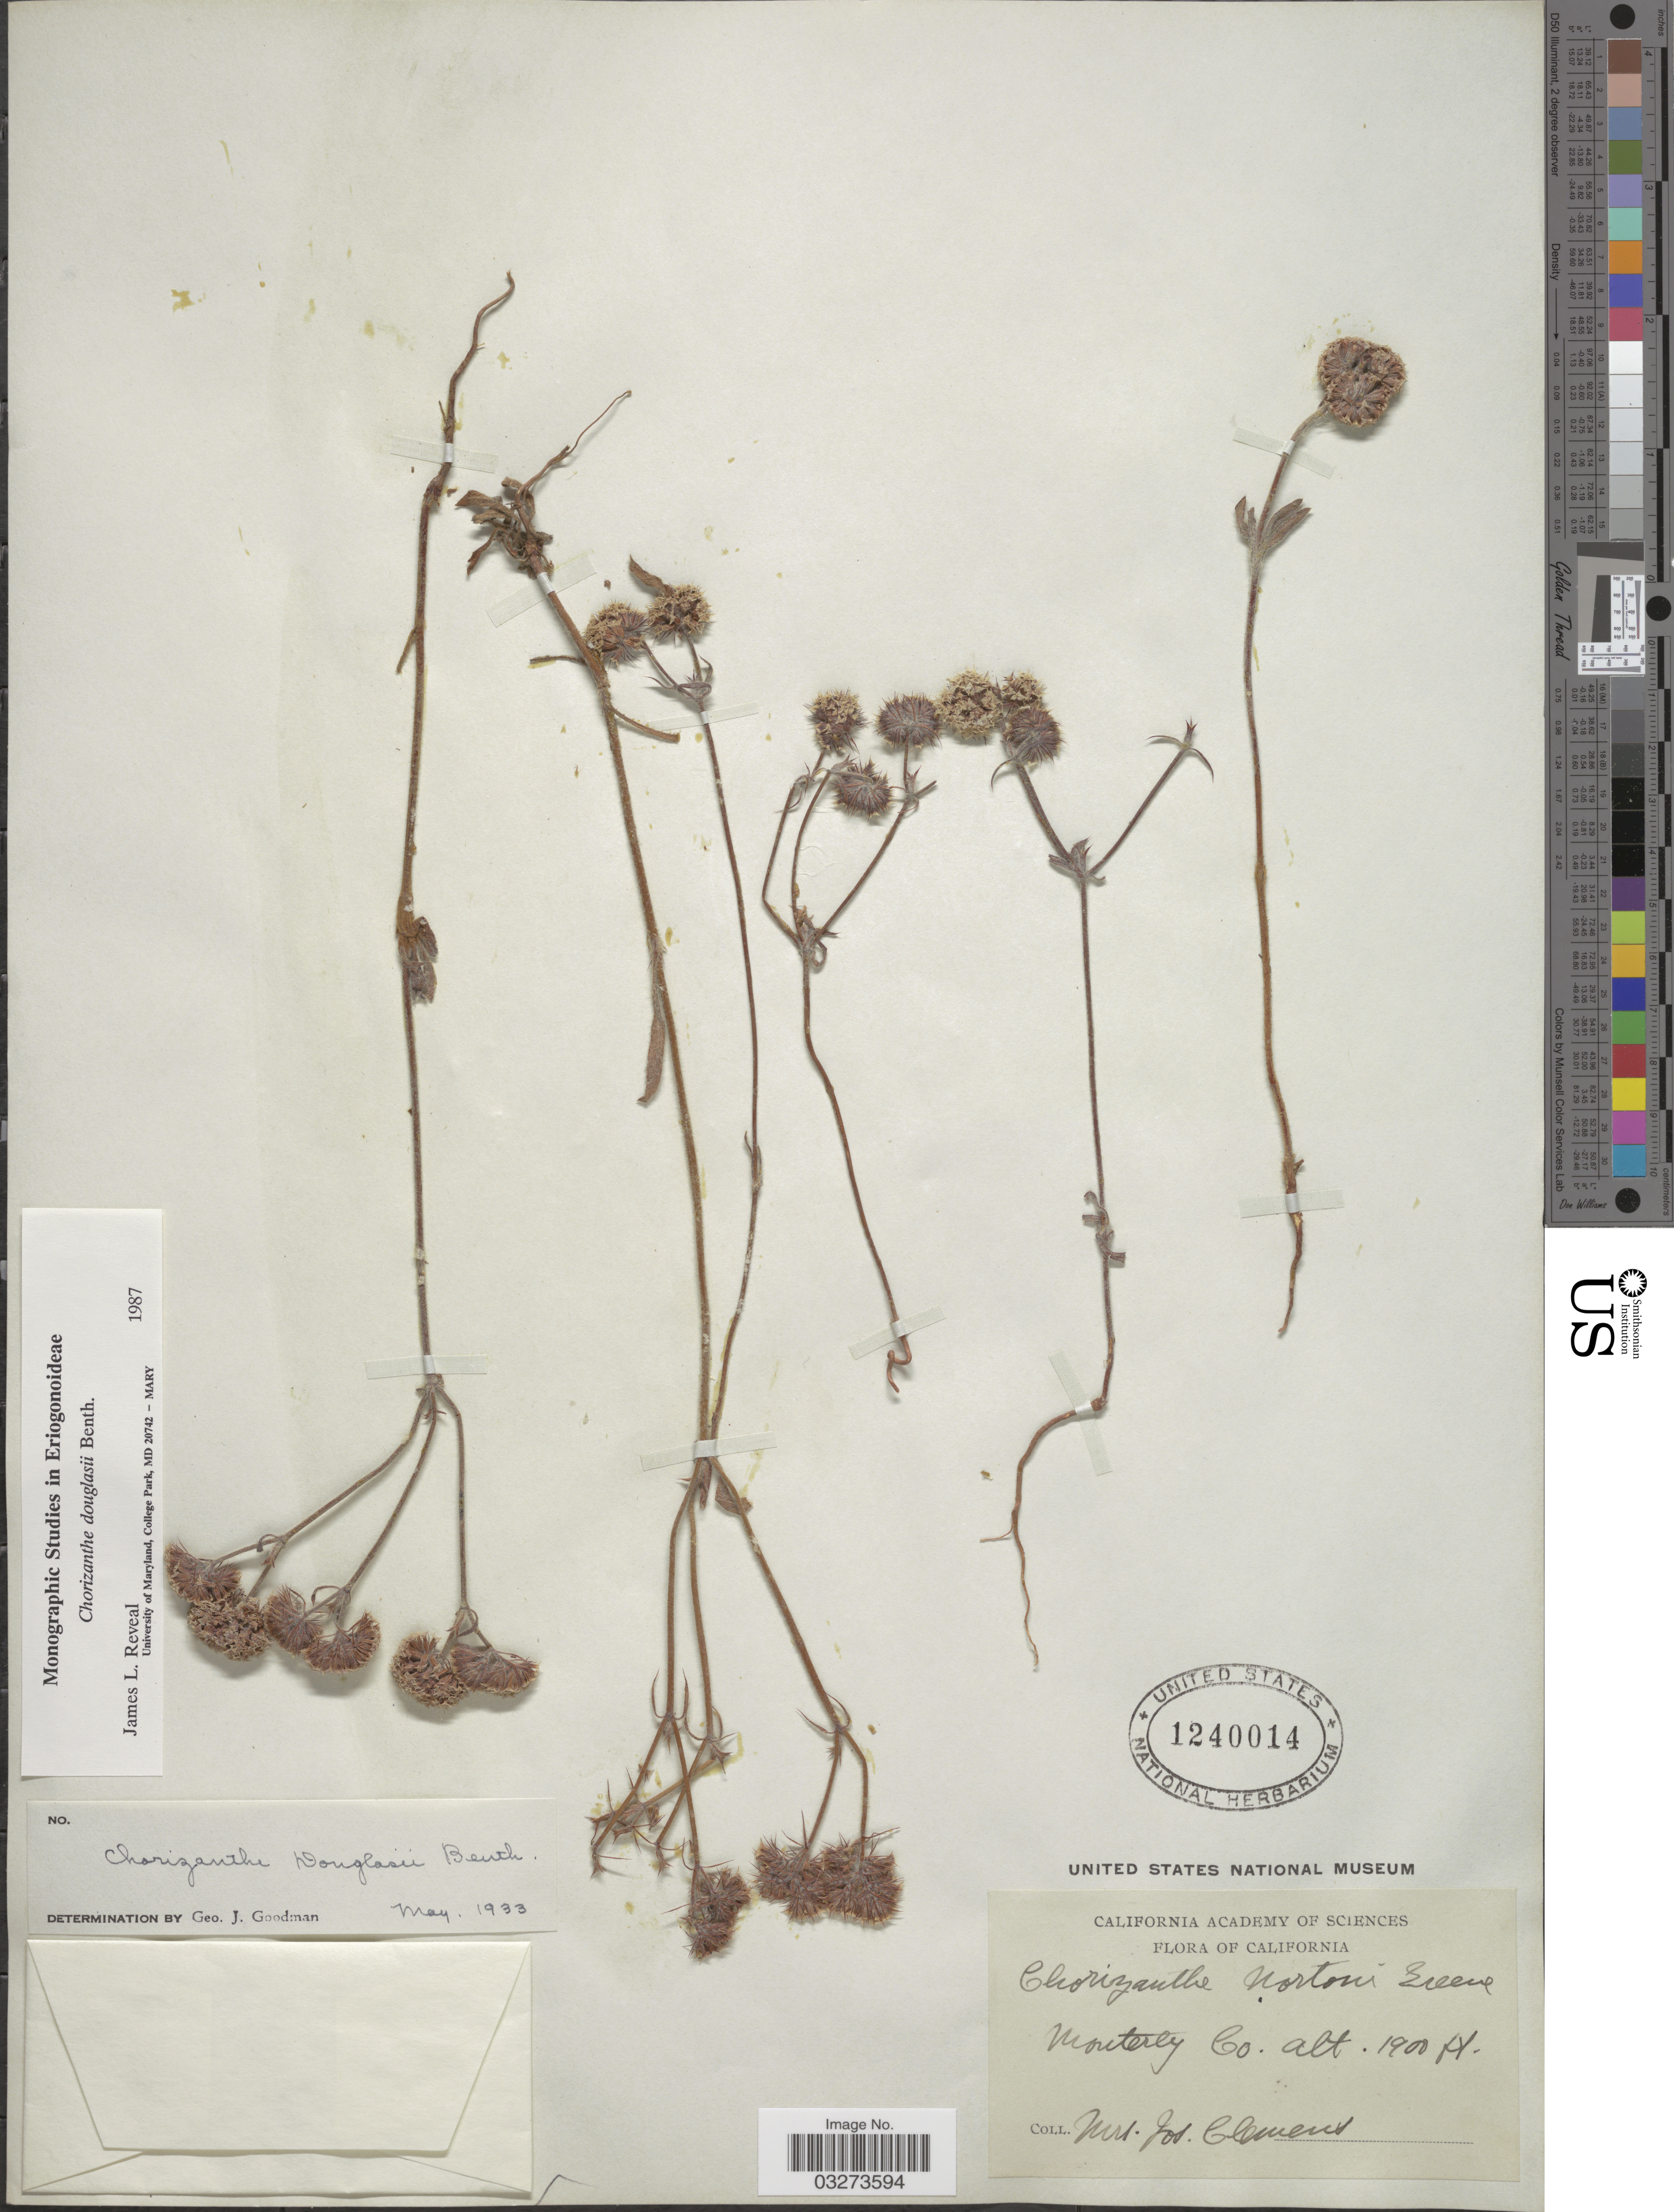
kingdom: Plantae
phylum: Tracheophyta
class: Magnoliopsida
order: Caryophyllales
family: Polygonaceae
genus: Chorizanthe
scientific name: Chorizanthe douglasii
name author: Benth.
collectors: J. Clemens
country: United States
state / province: California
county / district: Monterey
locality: Monterey Co.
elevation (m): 579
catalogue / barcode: US 1240014